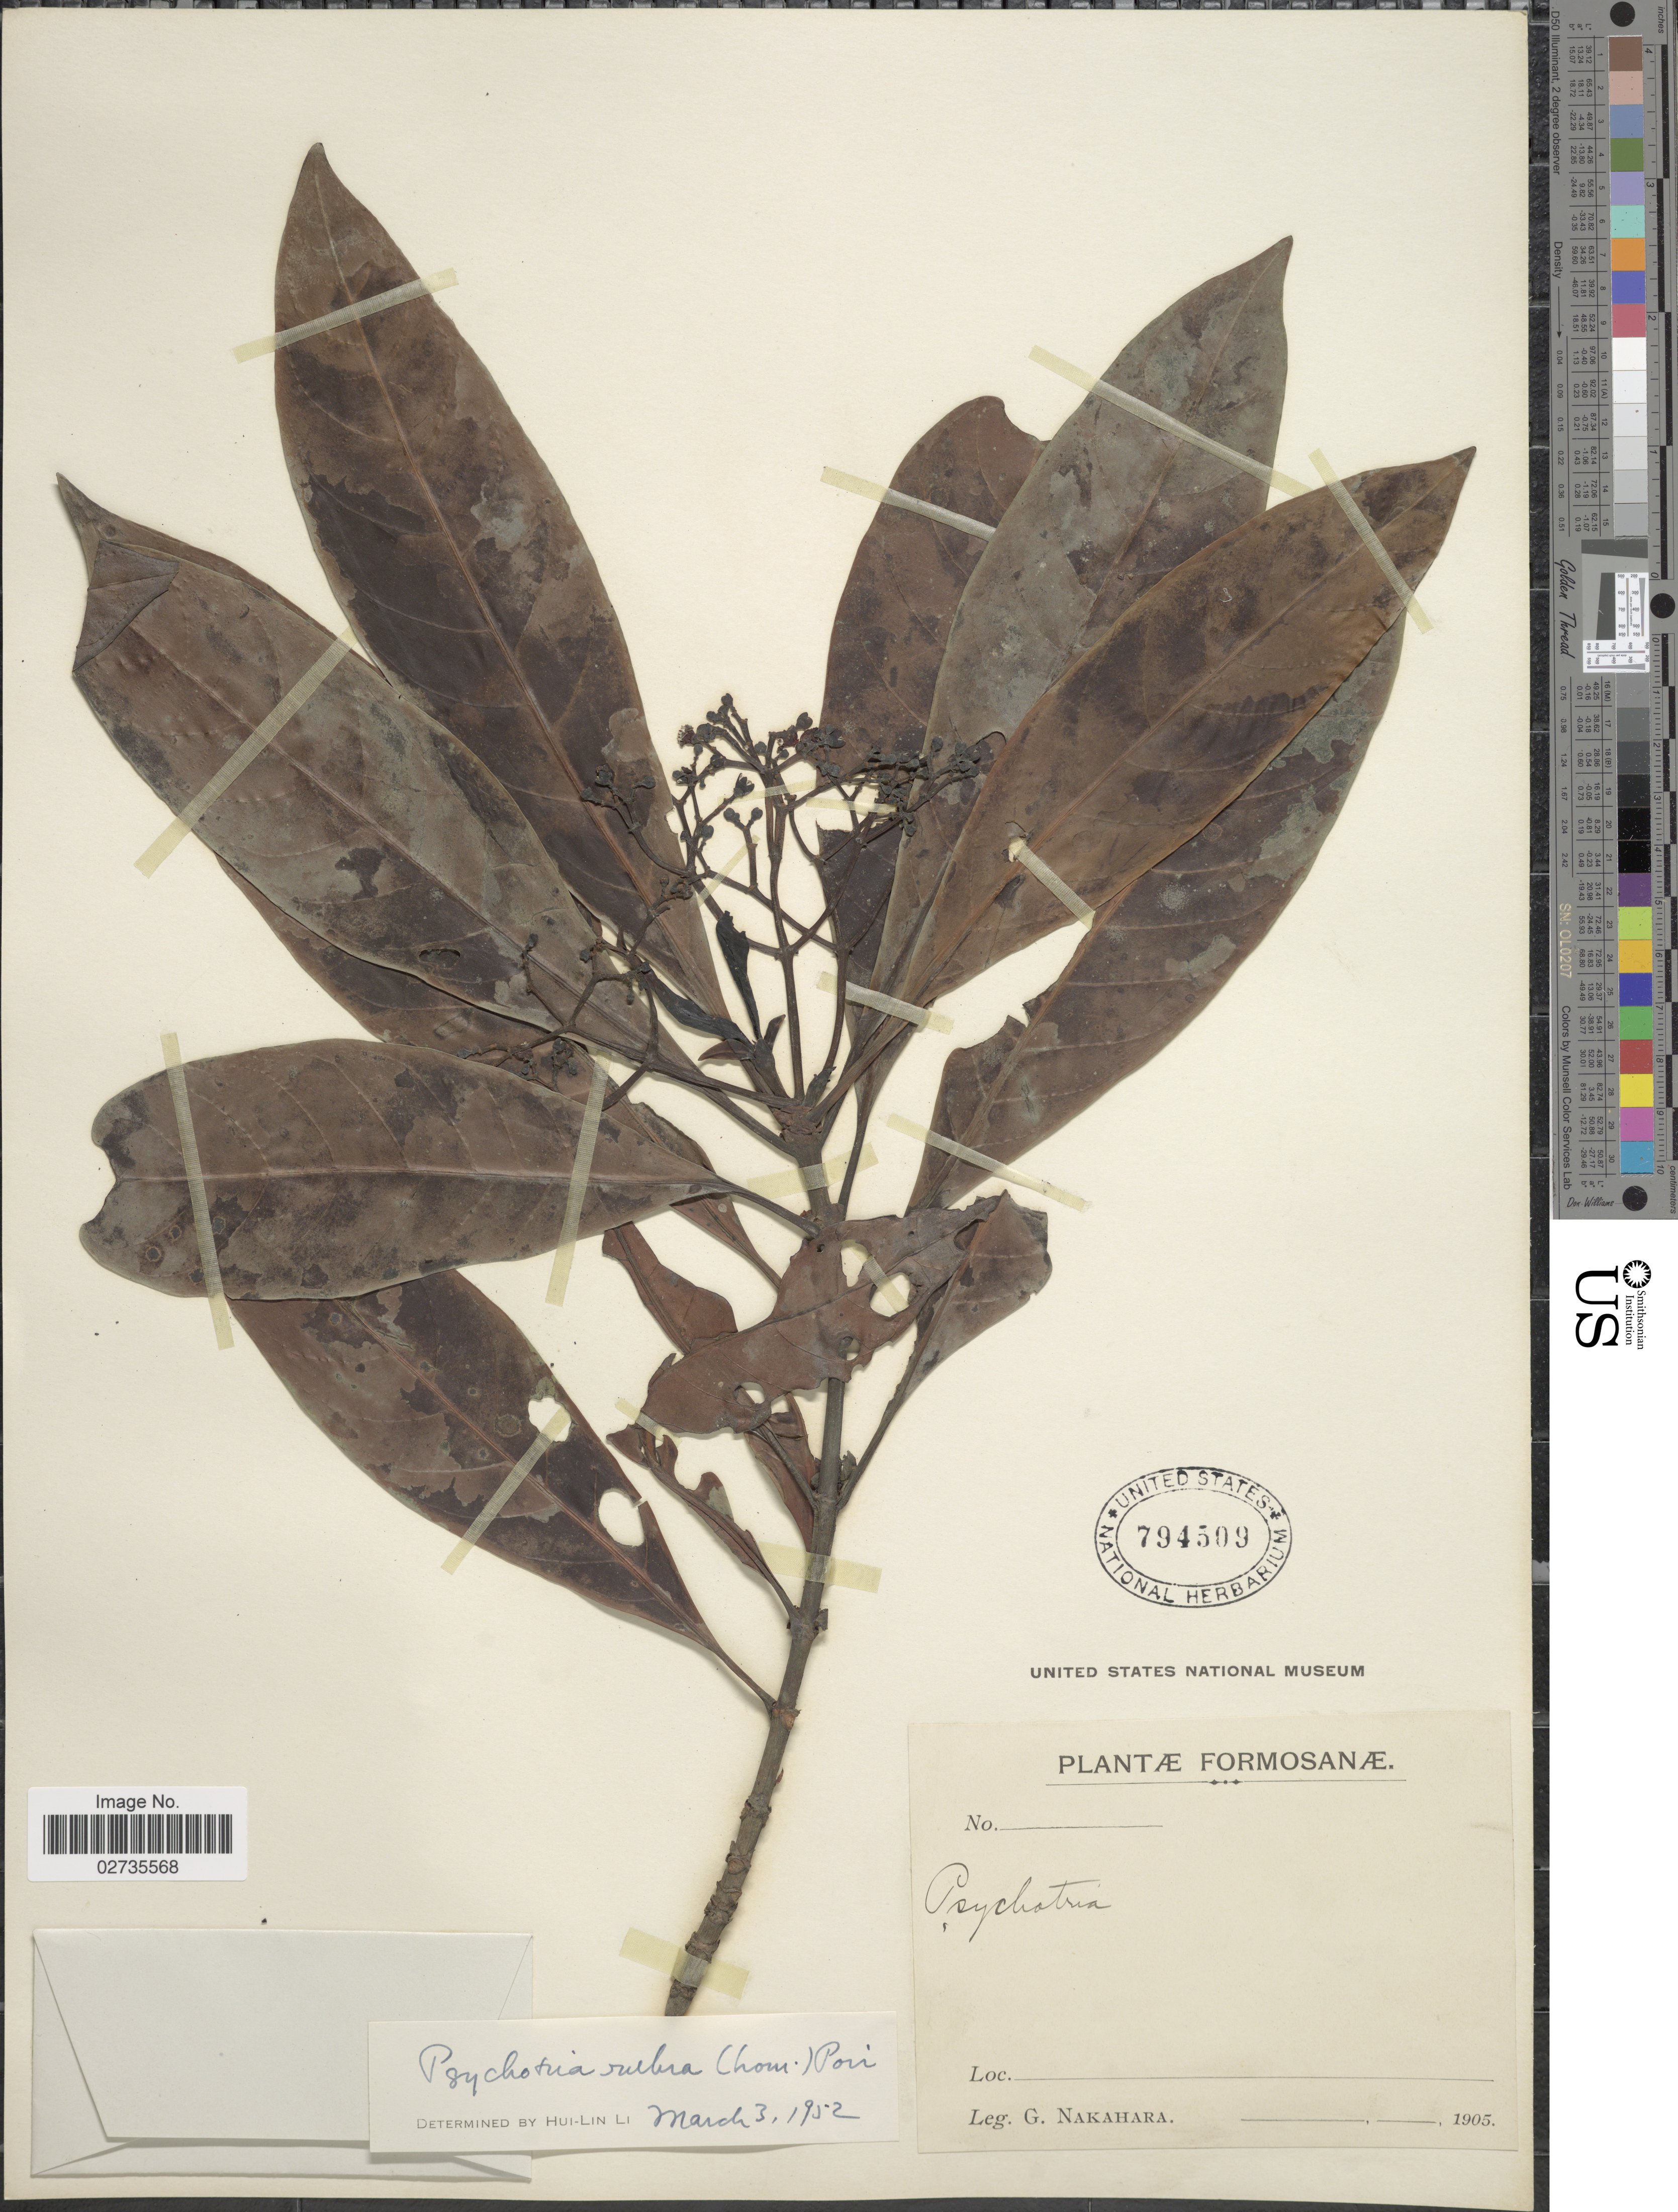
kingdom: Plantae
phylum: Tracheophyta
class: Magnoliopsida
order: Gentianales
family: Rubiaceae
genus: Psychotria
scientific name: Psychotria rubra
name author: (Lour.) Poir.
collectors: G. Nakahara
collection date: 1905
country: Taiwan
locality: Formosanae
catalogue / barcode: US 794509